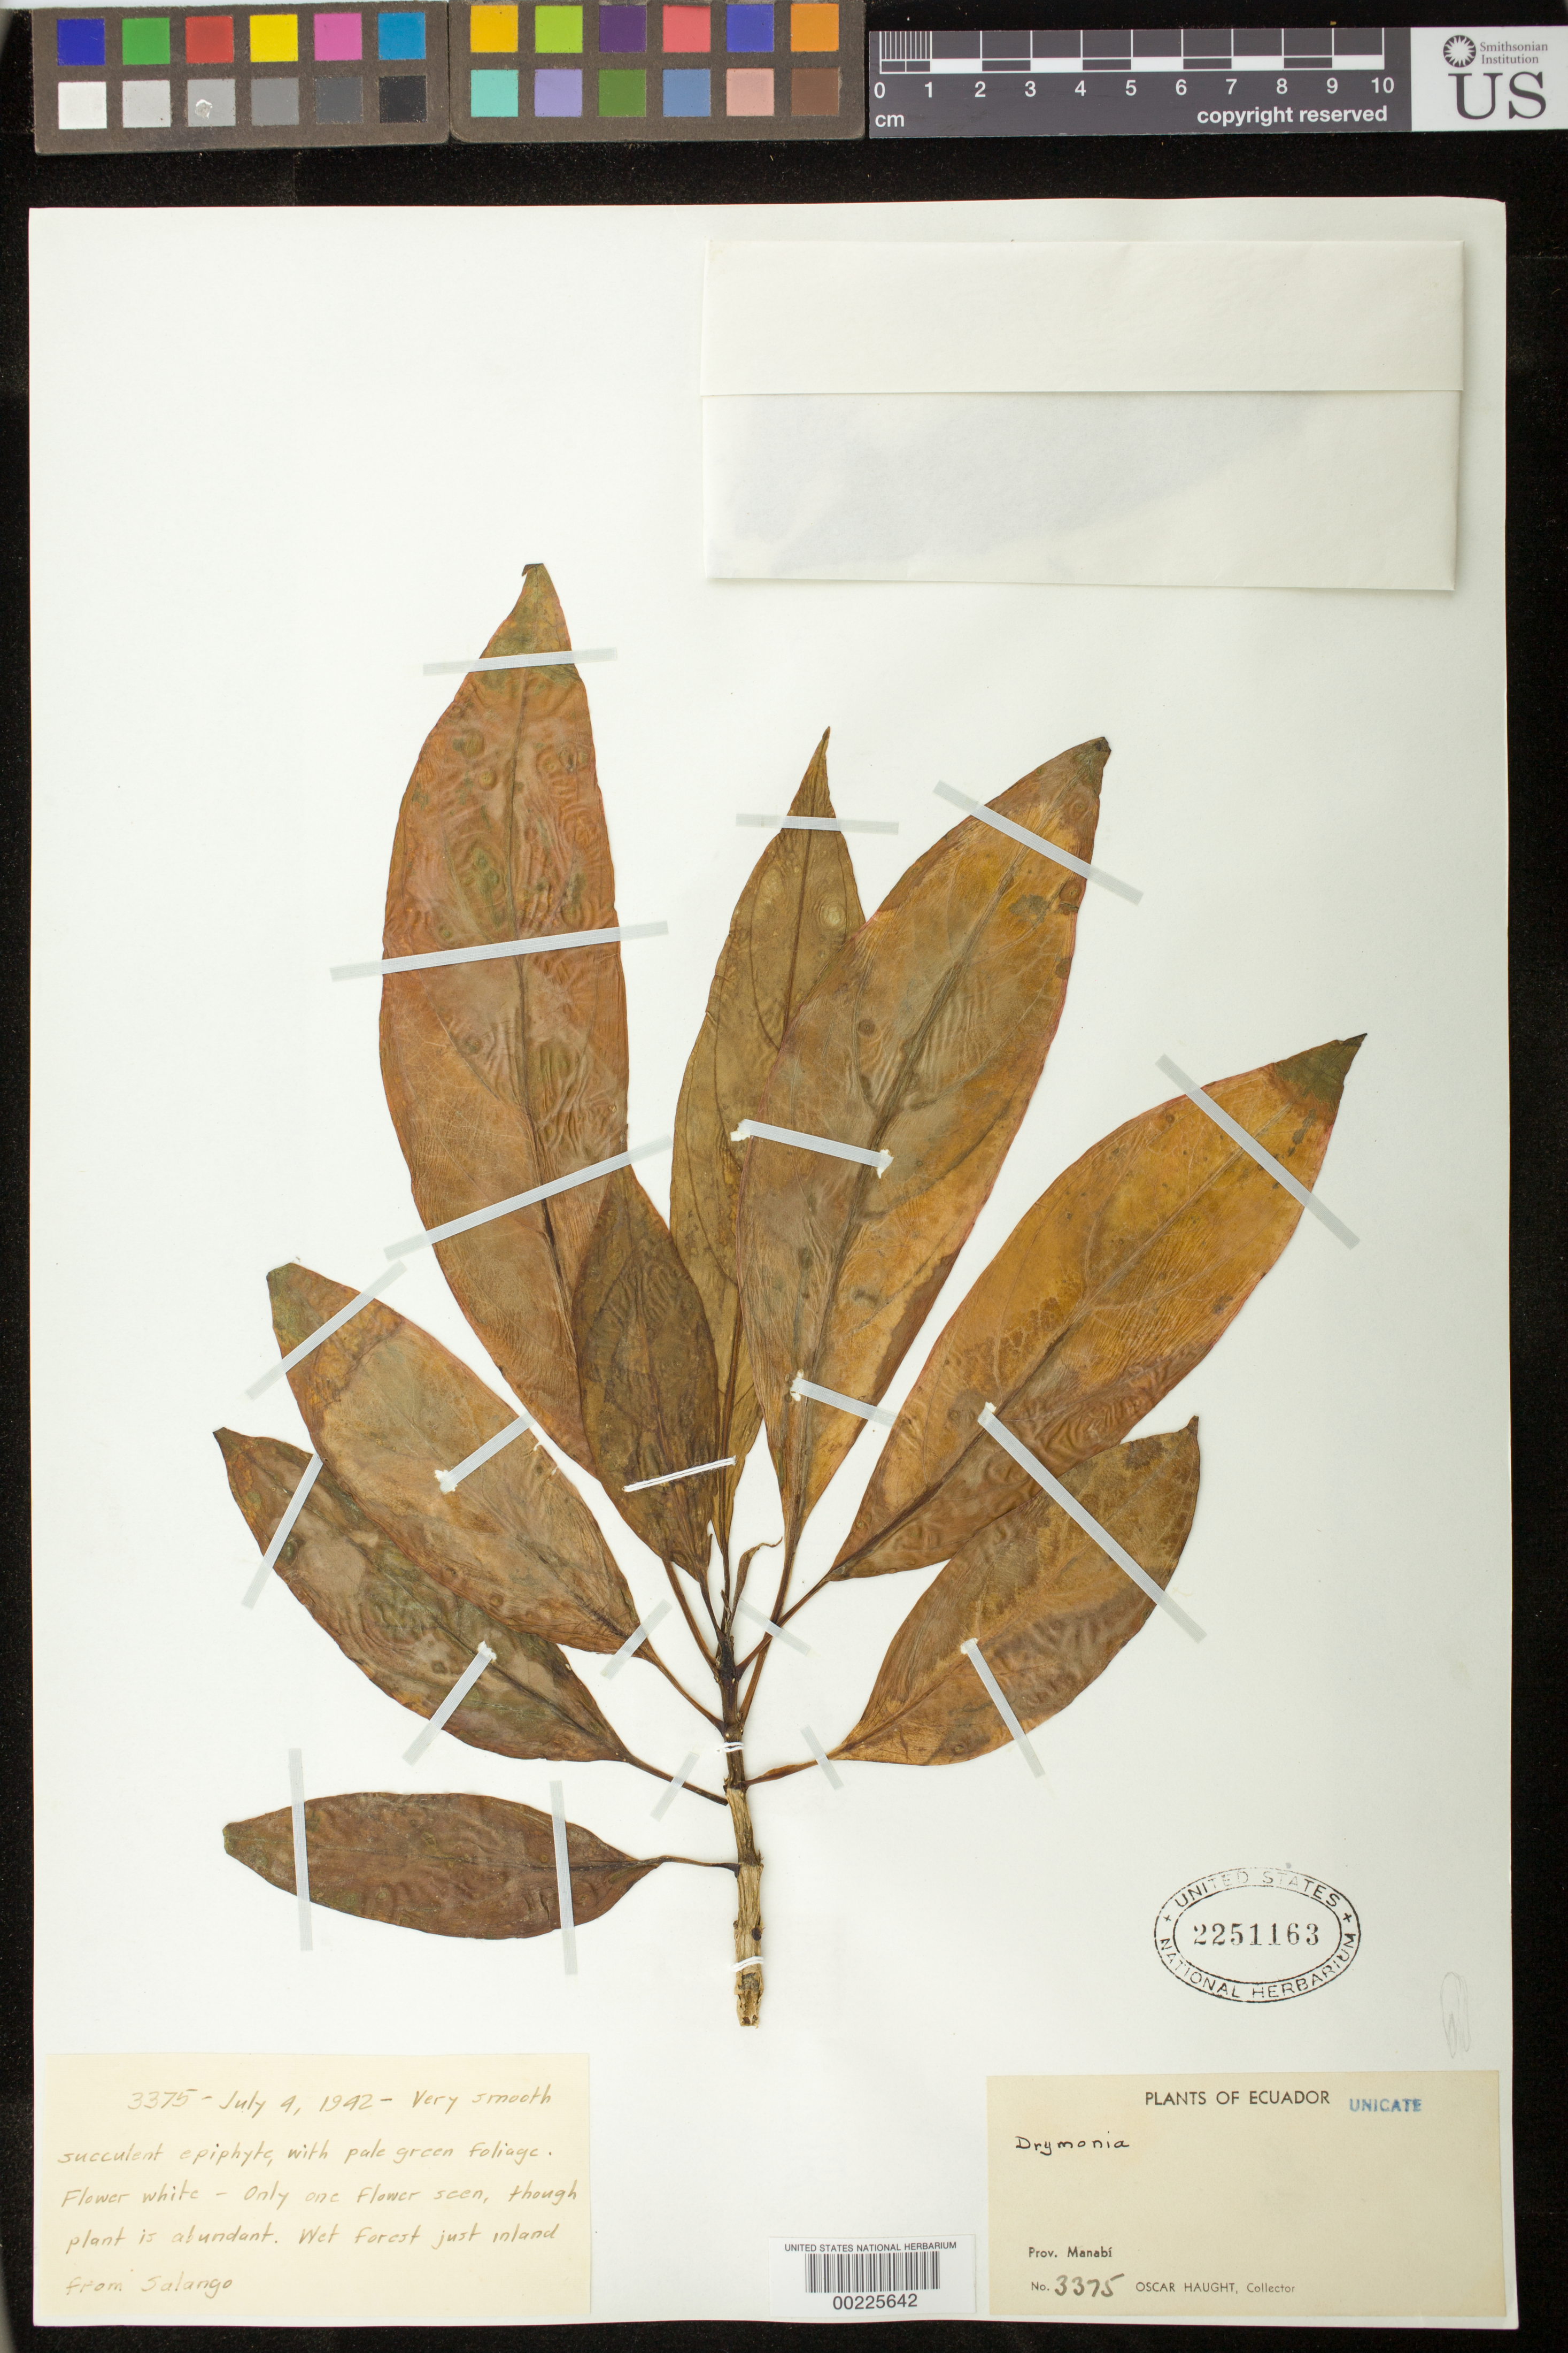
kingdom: Plantae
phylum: Tracheophyta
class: Magnoliopsida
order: Lamiales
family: Gesneriaceae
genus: Drymonia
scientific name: Drymonia sp.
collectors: O. L. Haught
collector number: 3375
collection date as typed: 04 Jul 1942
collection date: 1942-07-04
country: Ecuador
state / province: Manabí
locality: Just inland from Salango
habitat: Wet forest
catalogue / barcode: US 2251163